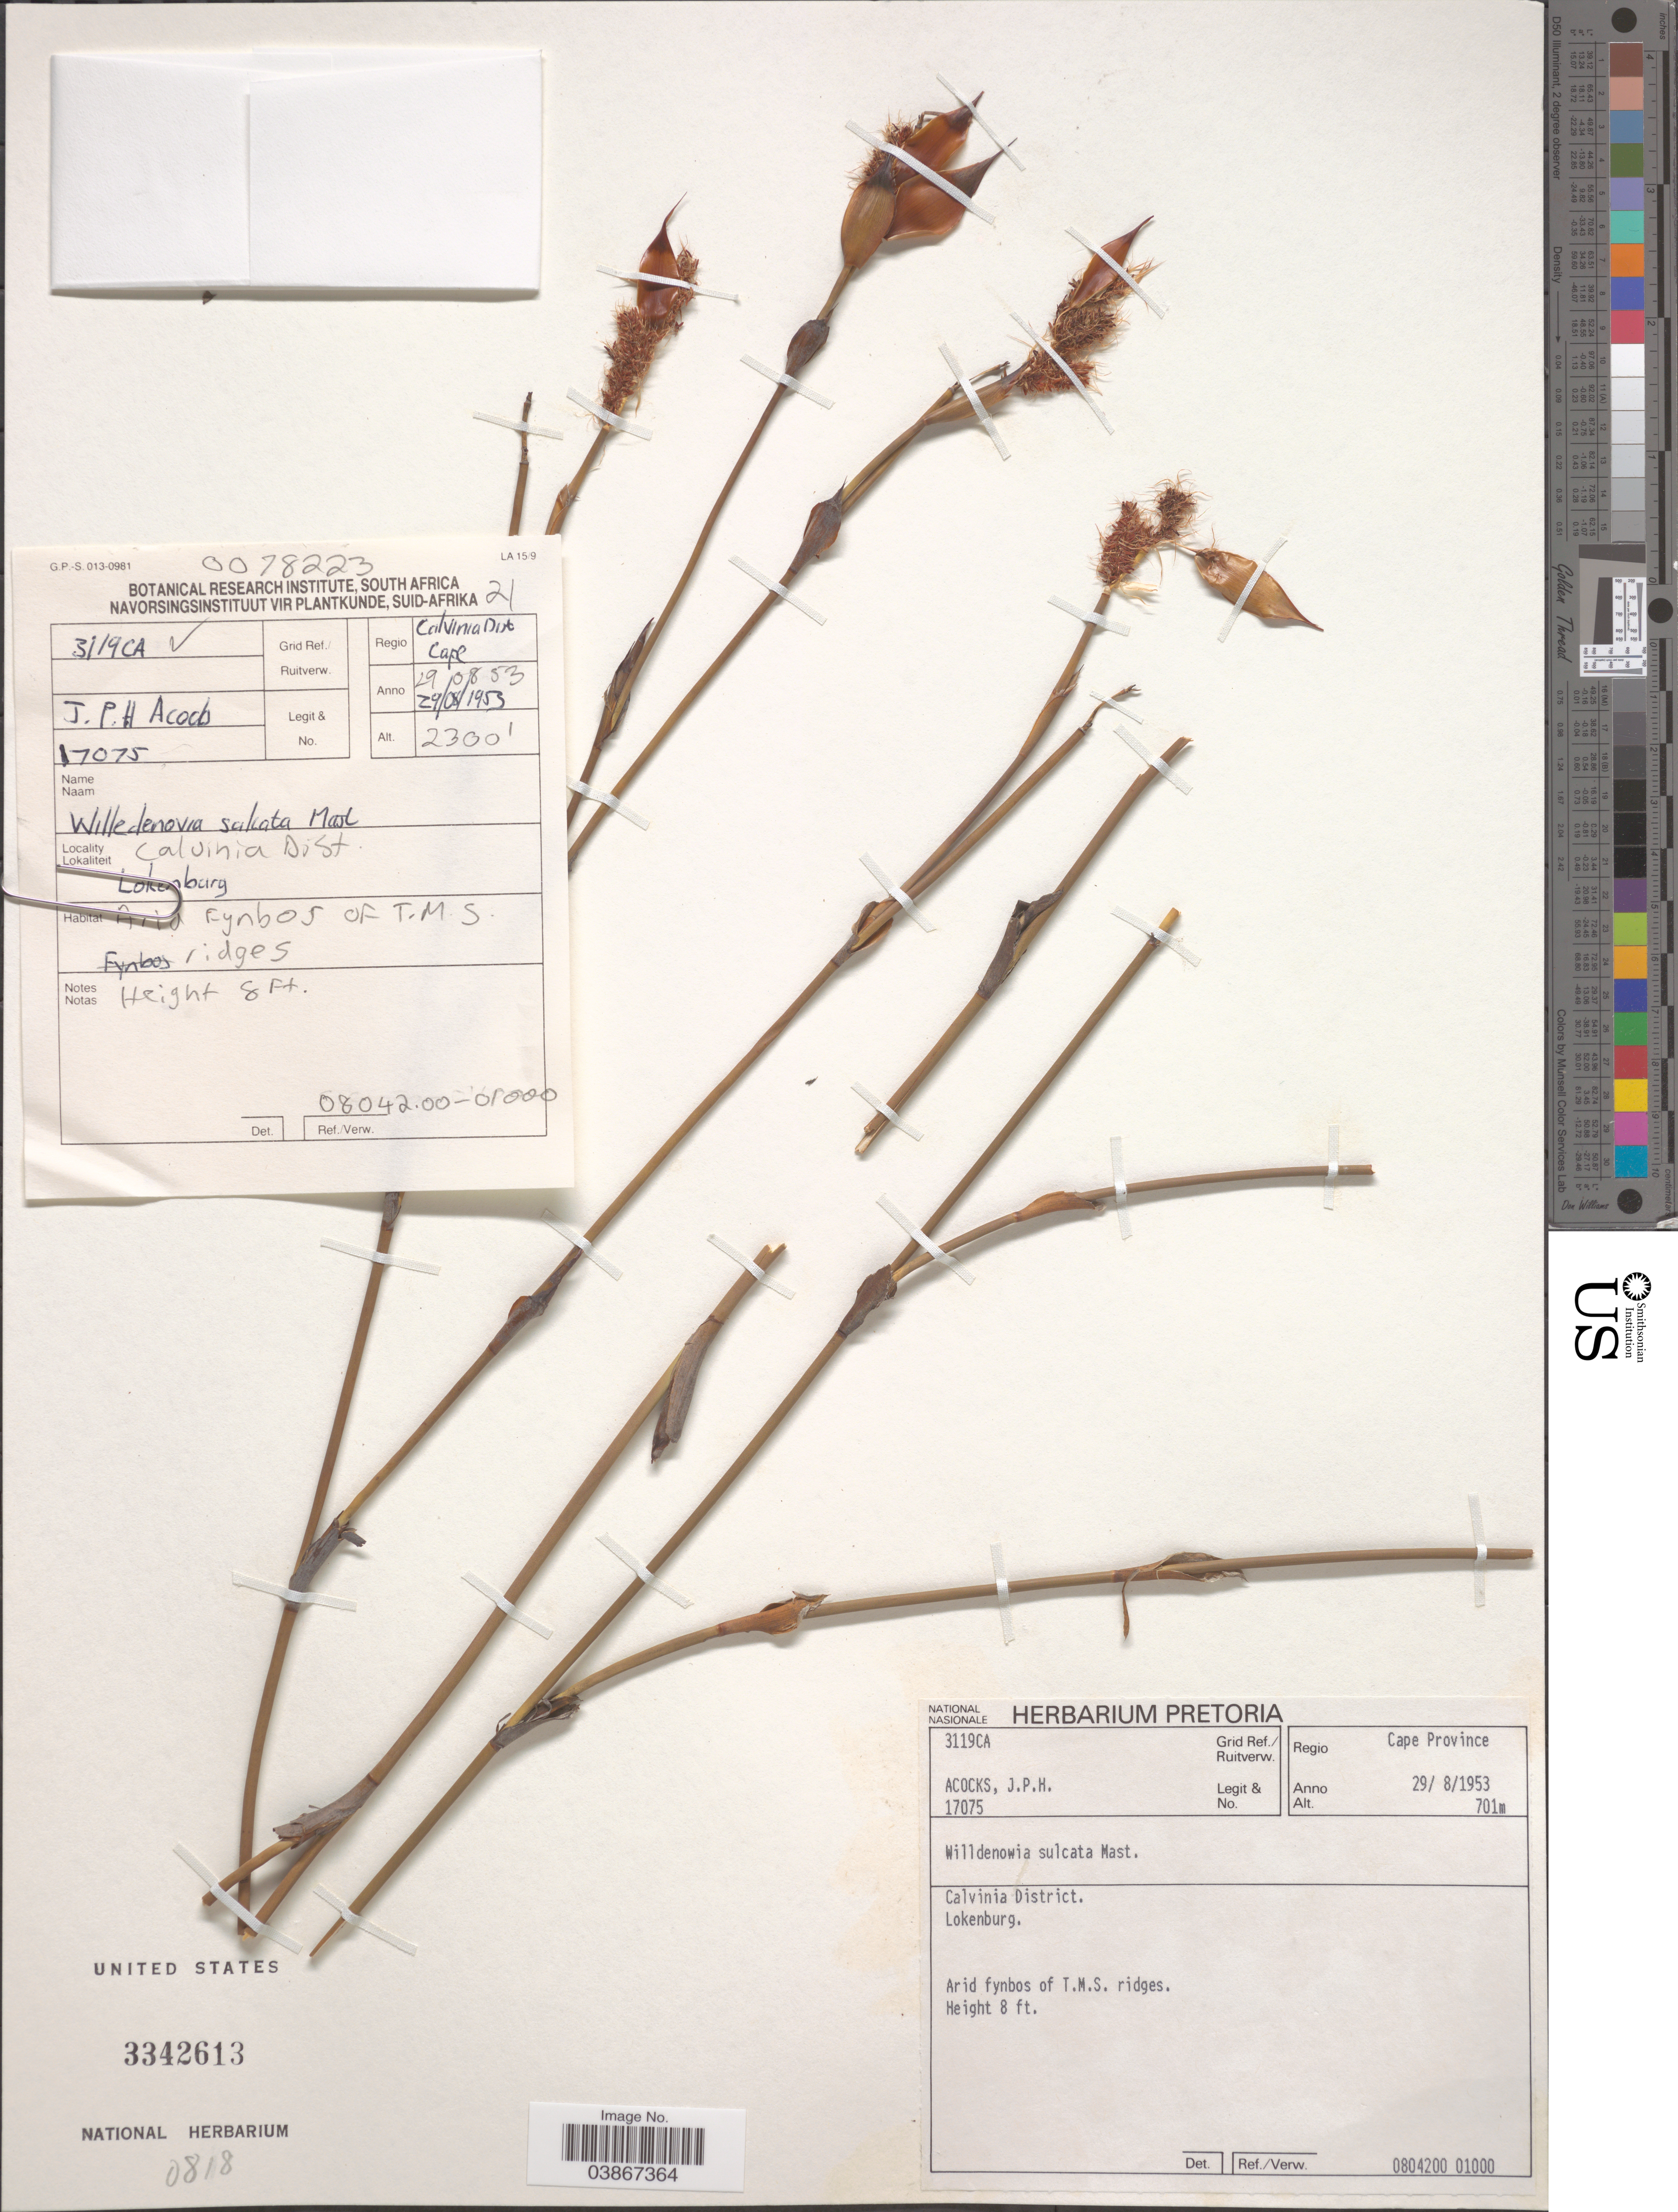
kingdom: Plantae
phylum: Tracheophyta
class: Liliopsida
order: Poales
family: Restionaceae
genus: Willdenowia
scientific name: Willdenowia sulcata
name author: Mast.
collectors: J. P. Acocks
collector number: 17075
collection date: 1953-08-29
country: South Africa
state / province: Northern Cape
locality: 3119CA Grid Ref./ Ruitverw. Regio Cape Province. Calvinia District. Lokenburg.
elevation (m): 701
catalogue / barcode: US 3342613